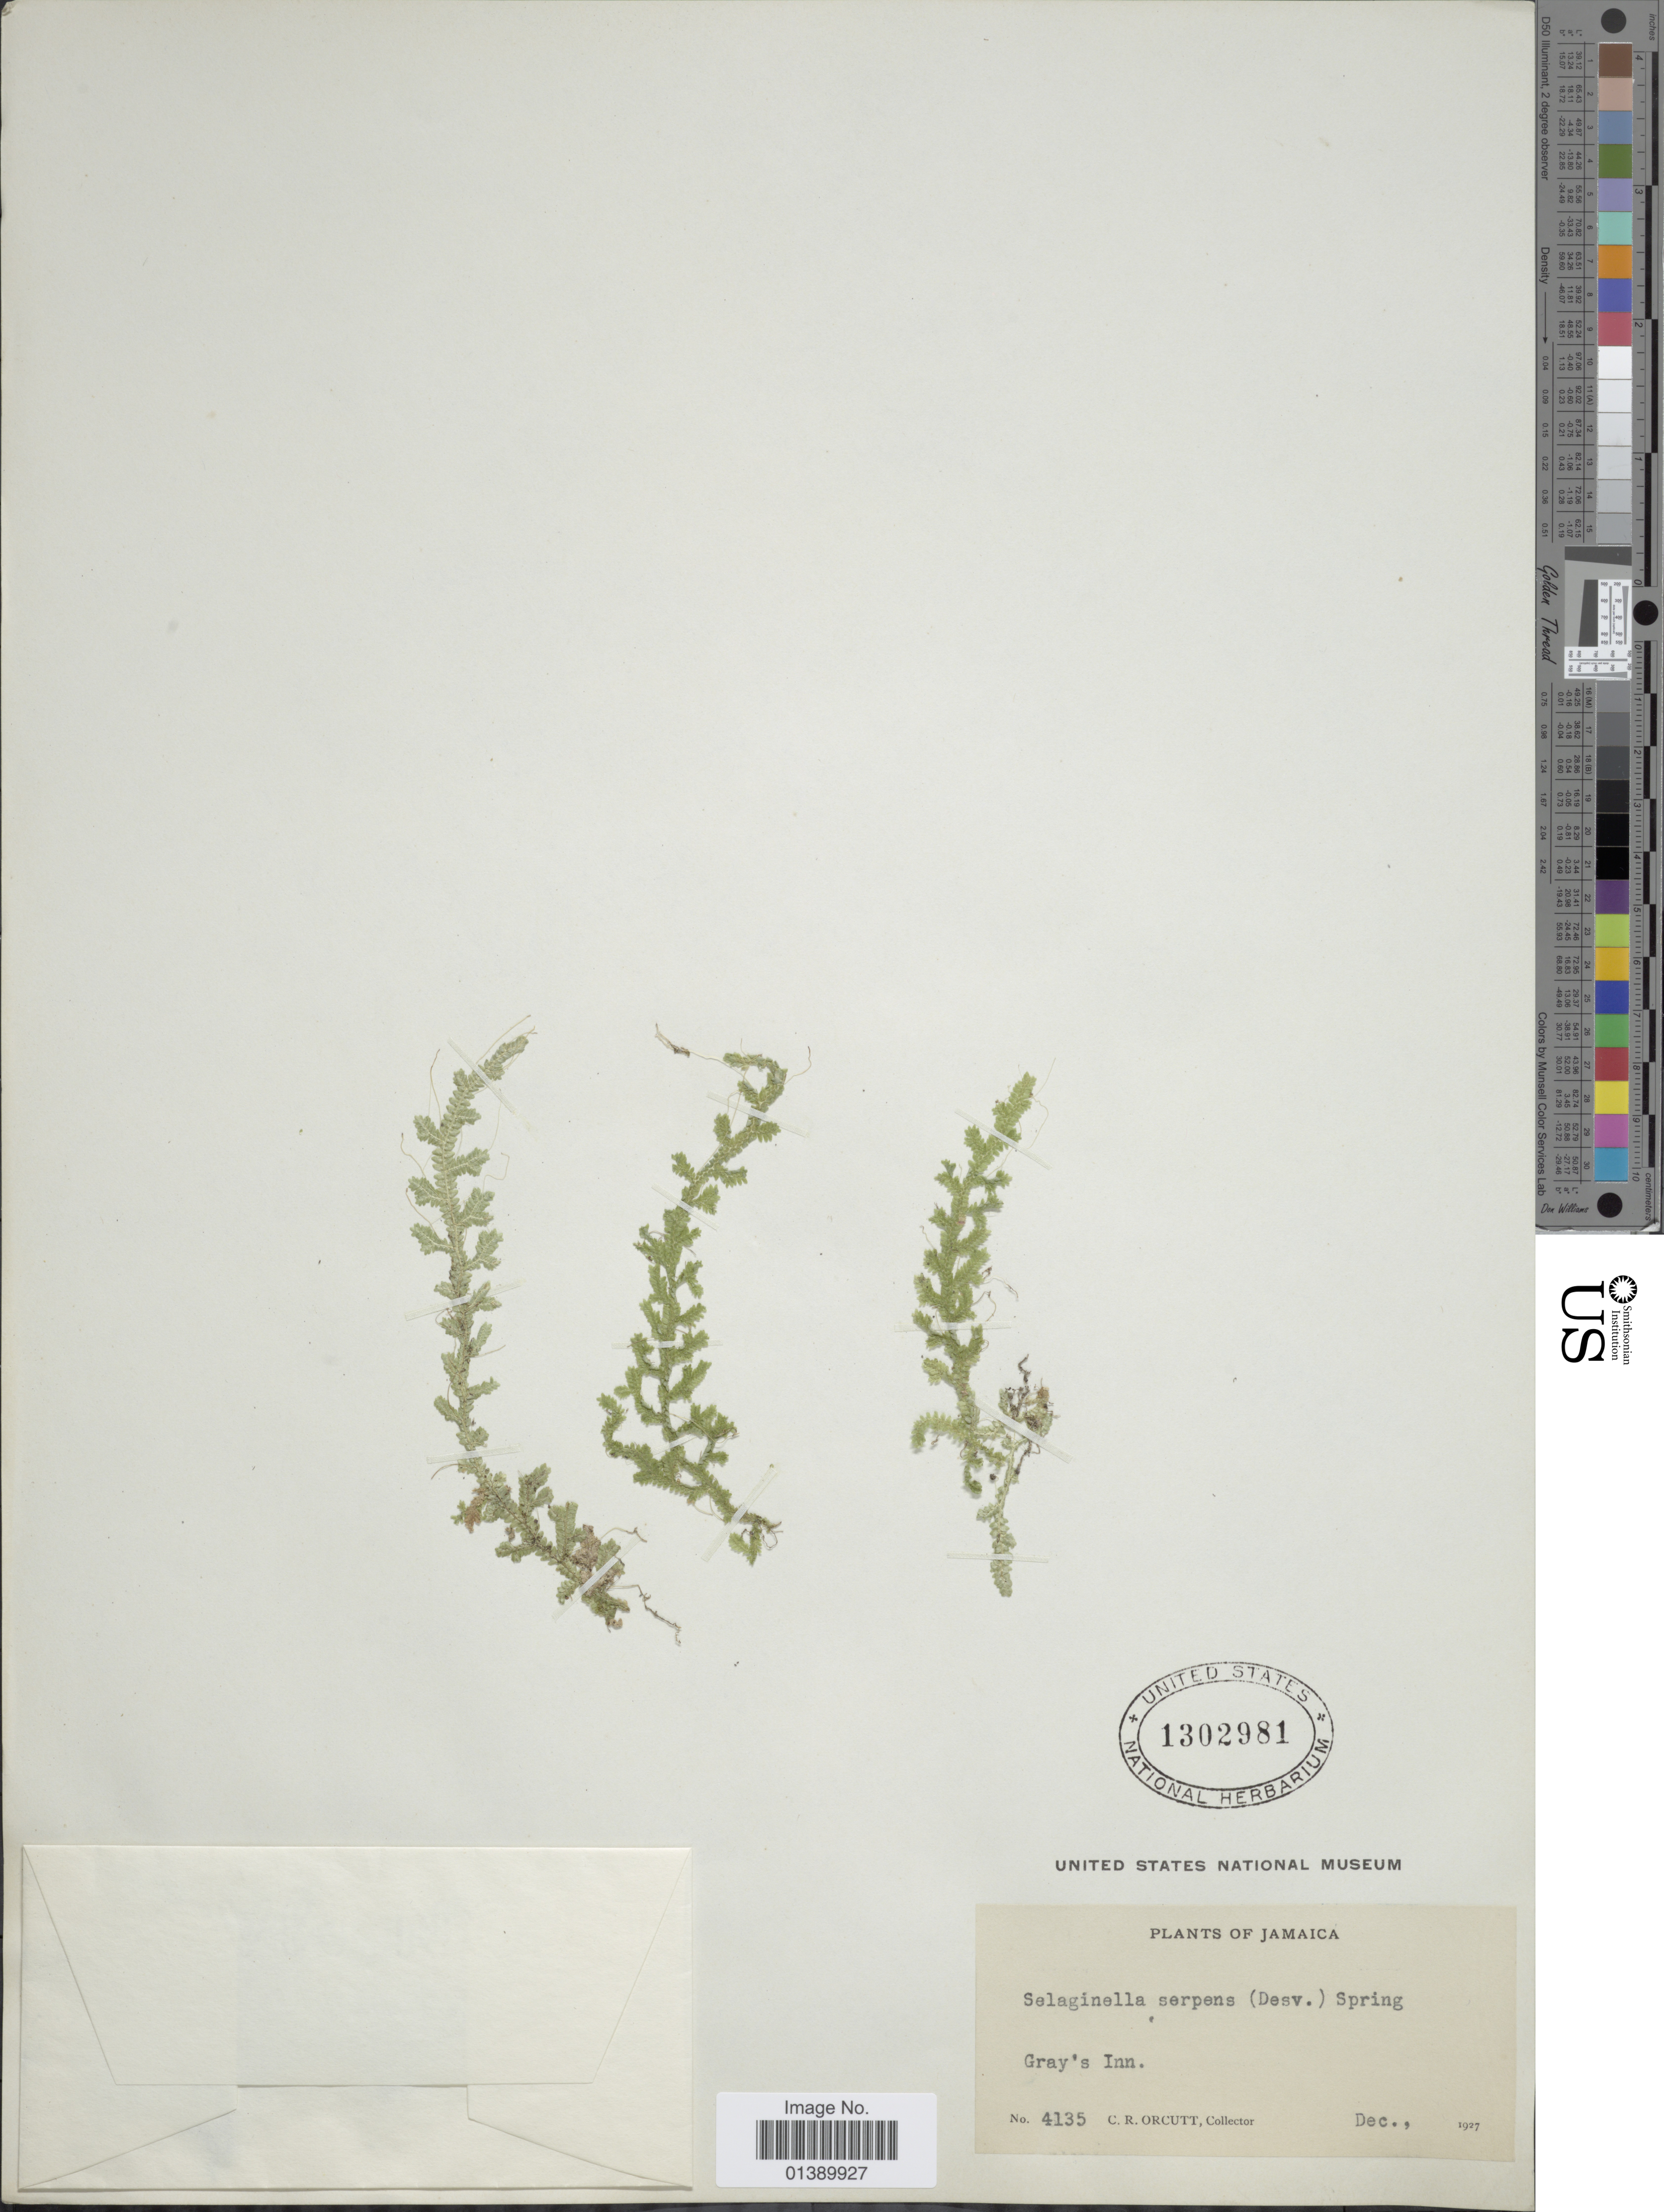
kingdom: Plantae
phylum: Tracheophyta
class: Lycopodiopsida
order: Selaginellales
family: Selaginellaceae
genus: Selaginella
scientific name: Selaginella serpens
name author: (Desv. ex Poir.) Spring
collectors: C. R. Orcutt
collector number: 4135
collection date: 1927-12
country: Jamaica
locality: Gray's Inn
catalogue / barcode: US 1302981